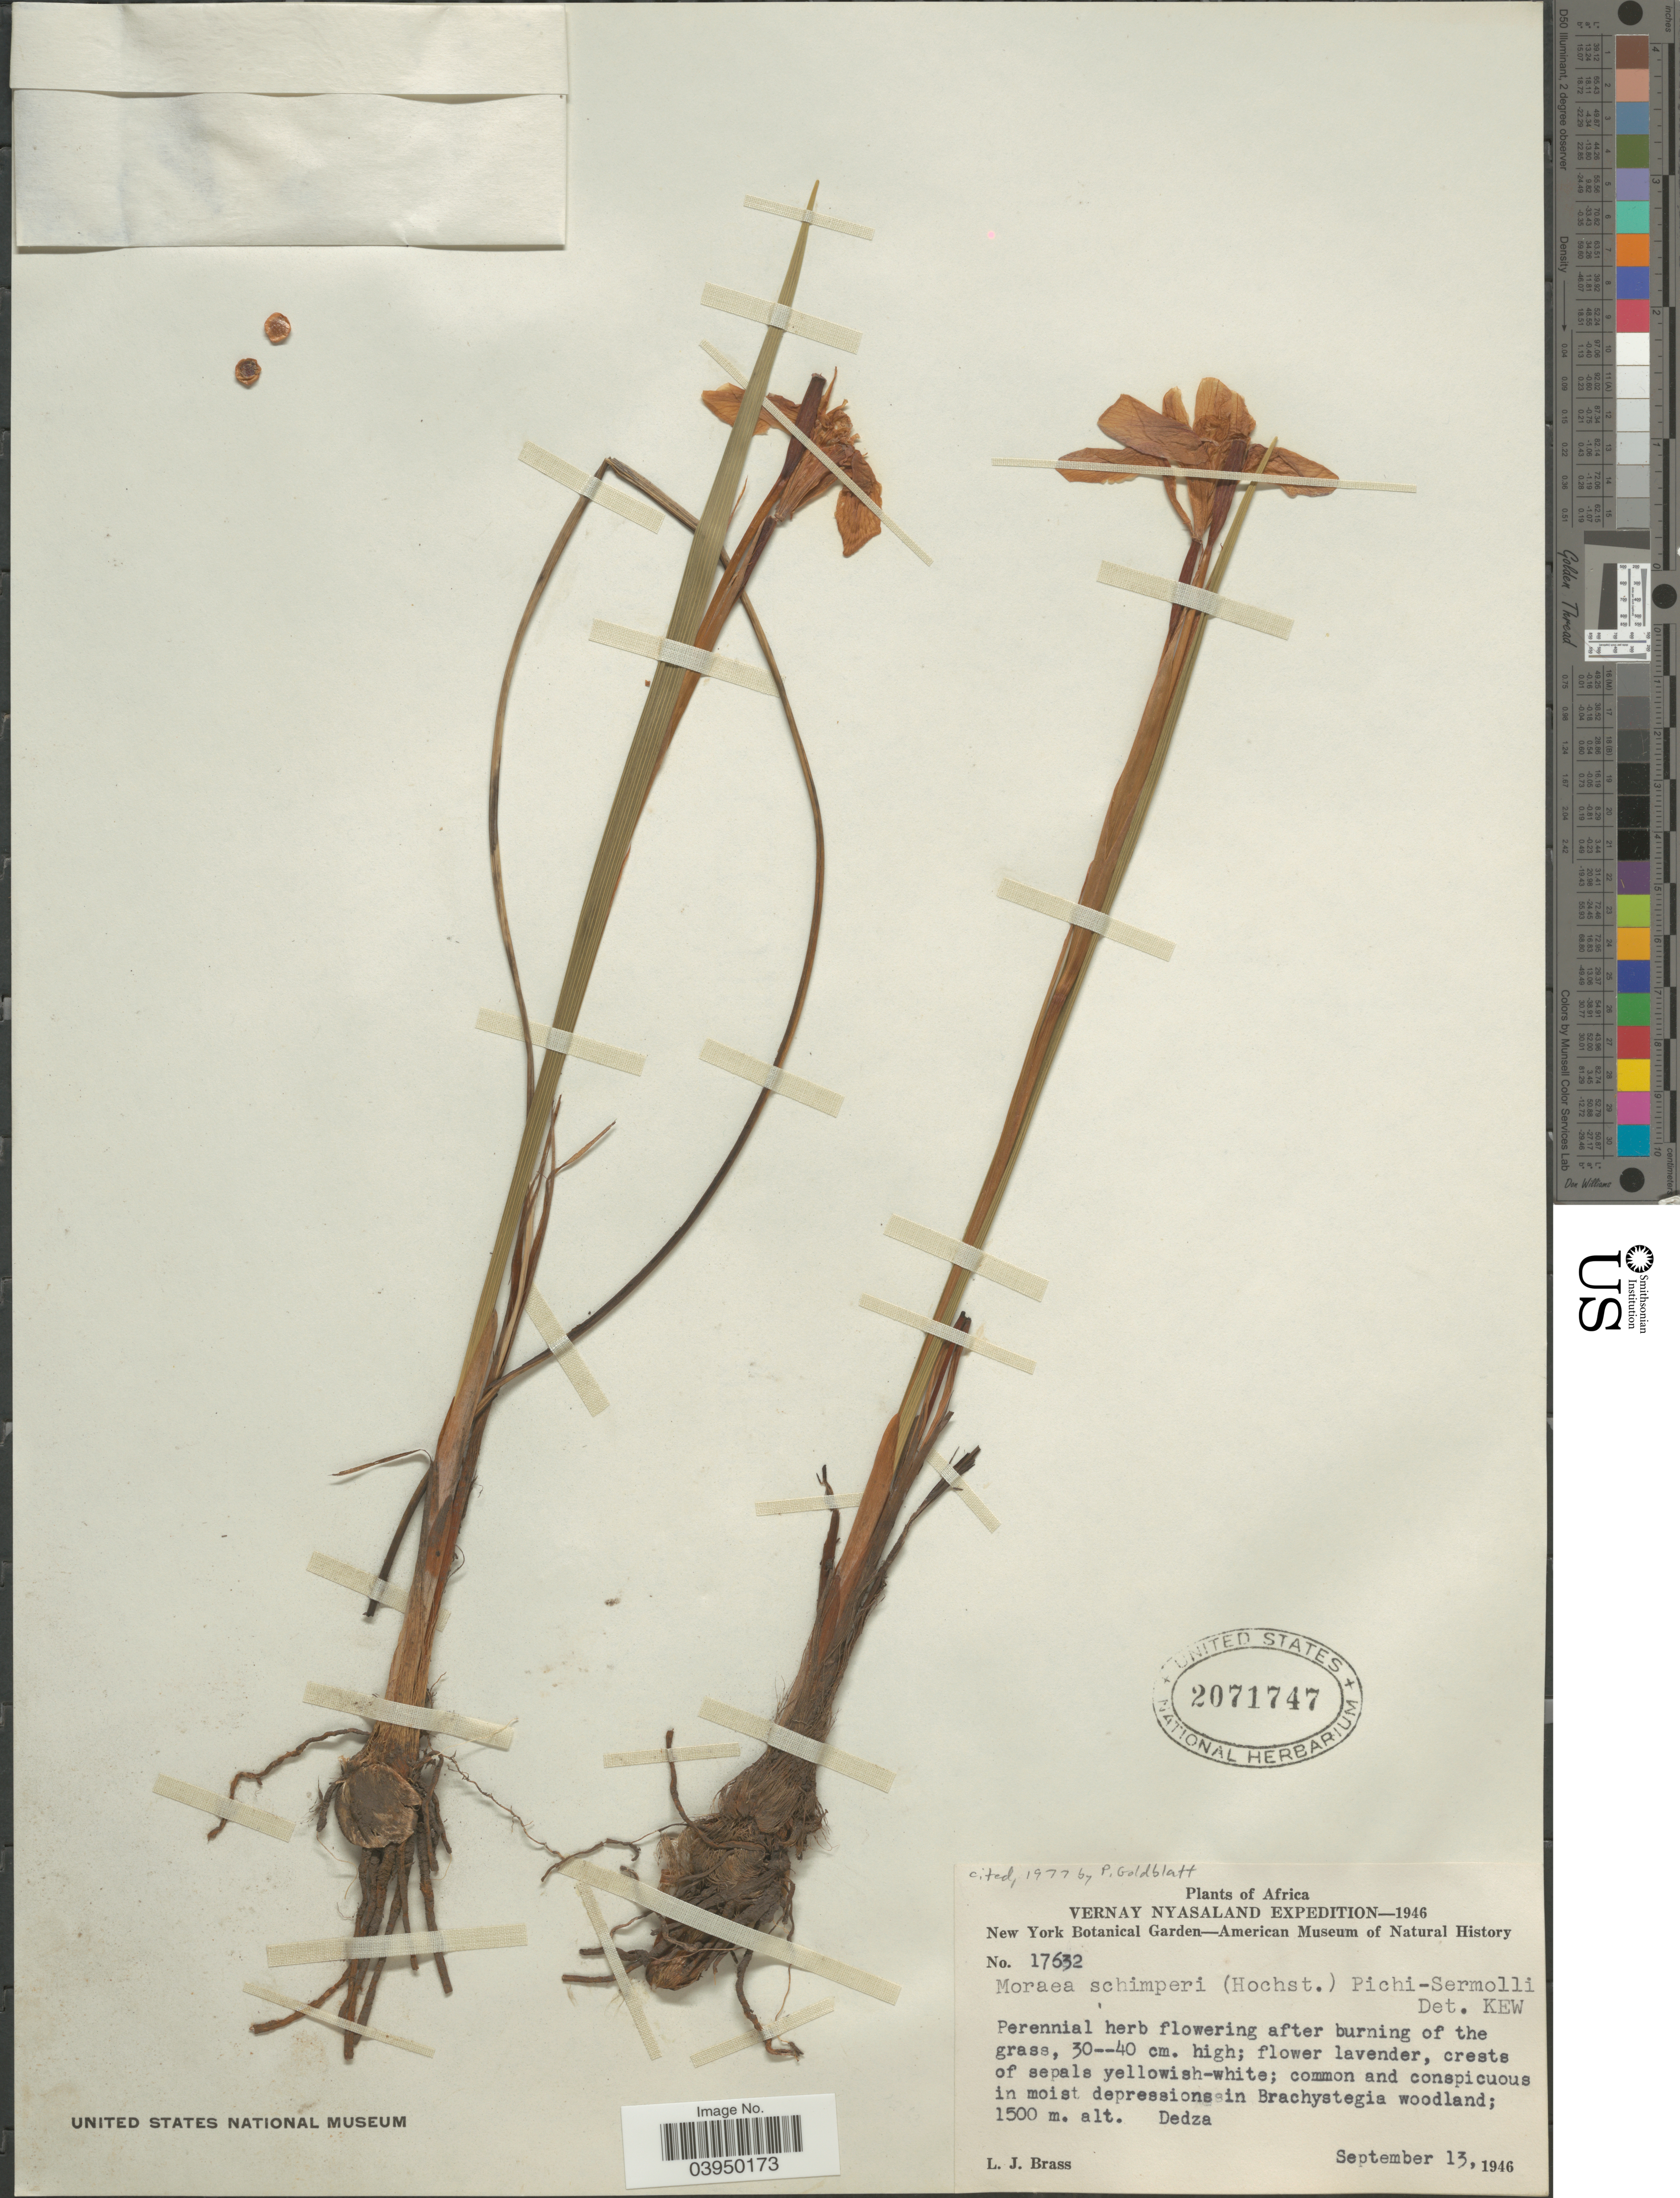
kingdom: Plantae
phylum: Tracheophyta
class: Liliopsida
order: Asparagales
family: Iridaceae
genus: Moraea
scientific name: Moraea schimperi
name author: (Hochst.) Pic. Serm.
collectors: L. J. Brass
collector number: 17632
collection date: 1946-09-13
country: Malawi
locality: Vernay Nyasaland. Dedza.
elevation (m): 1500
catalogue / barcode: US 2071747